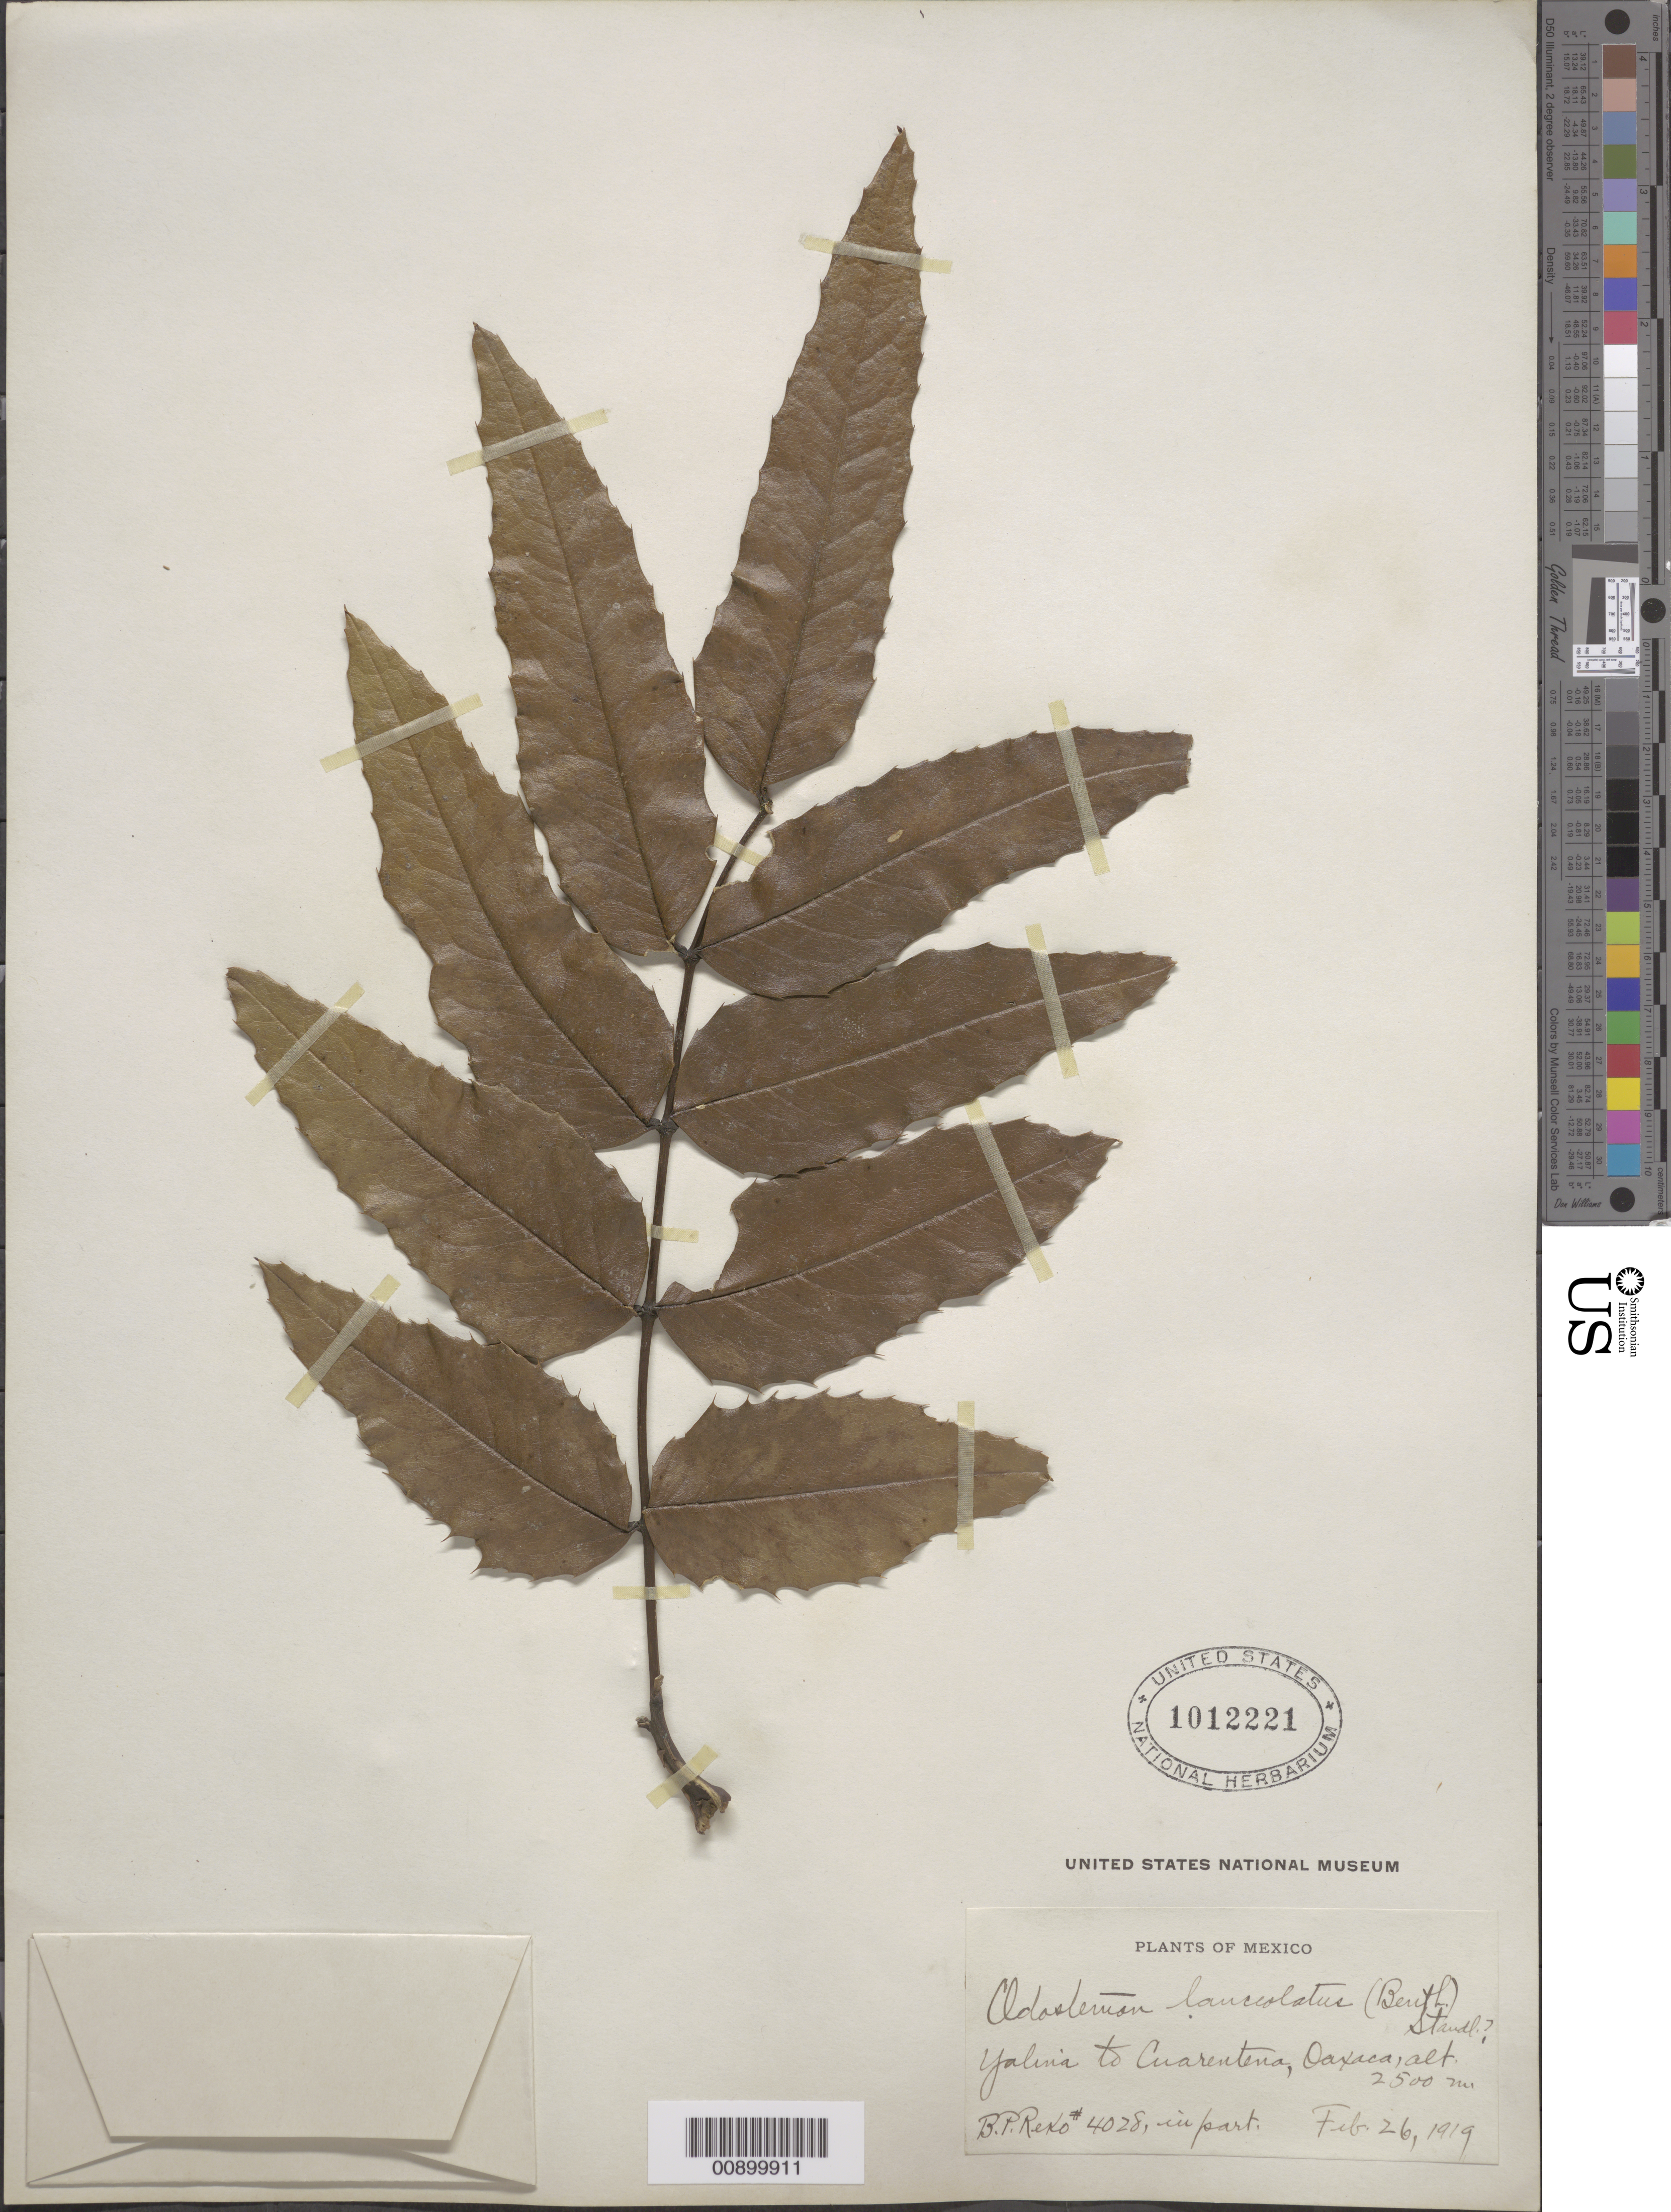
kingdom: Plantae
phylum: Tracheophyta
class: Magnoliopsida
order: Ranunculales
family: Berberidaceae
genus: Mahonia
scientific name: Mahonia lanceolata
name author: (Benth.) Fedde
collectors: B. P. Reko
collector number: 4028 b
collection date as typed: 26 Feb 1919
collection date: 1919-02-26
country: Mexico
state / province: Oaxaca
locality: Yalina to Cuarentena, Oaxaca.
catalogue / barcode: US 1012221